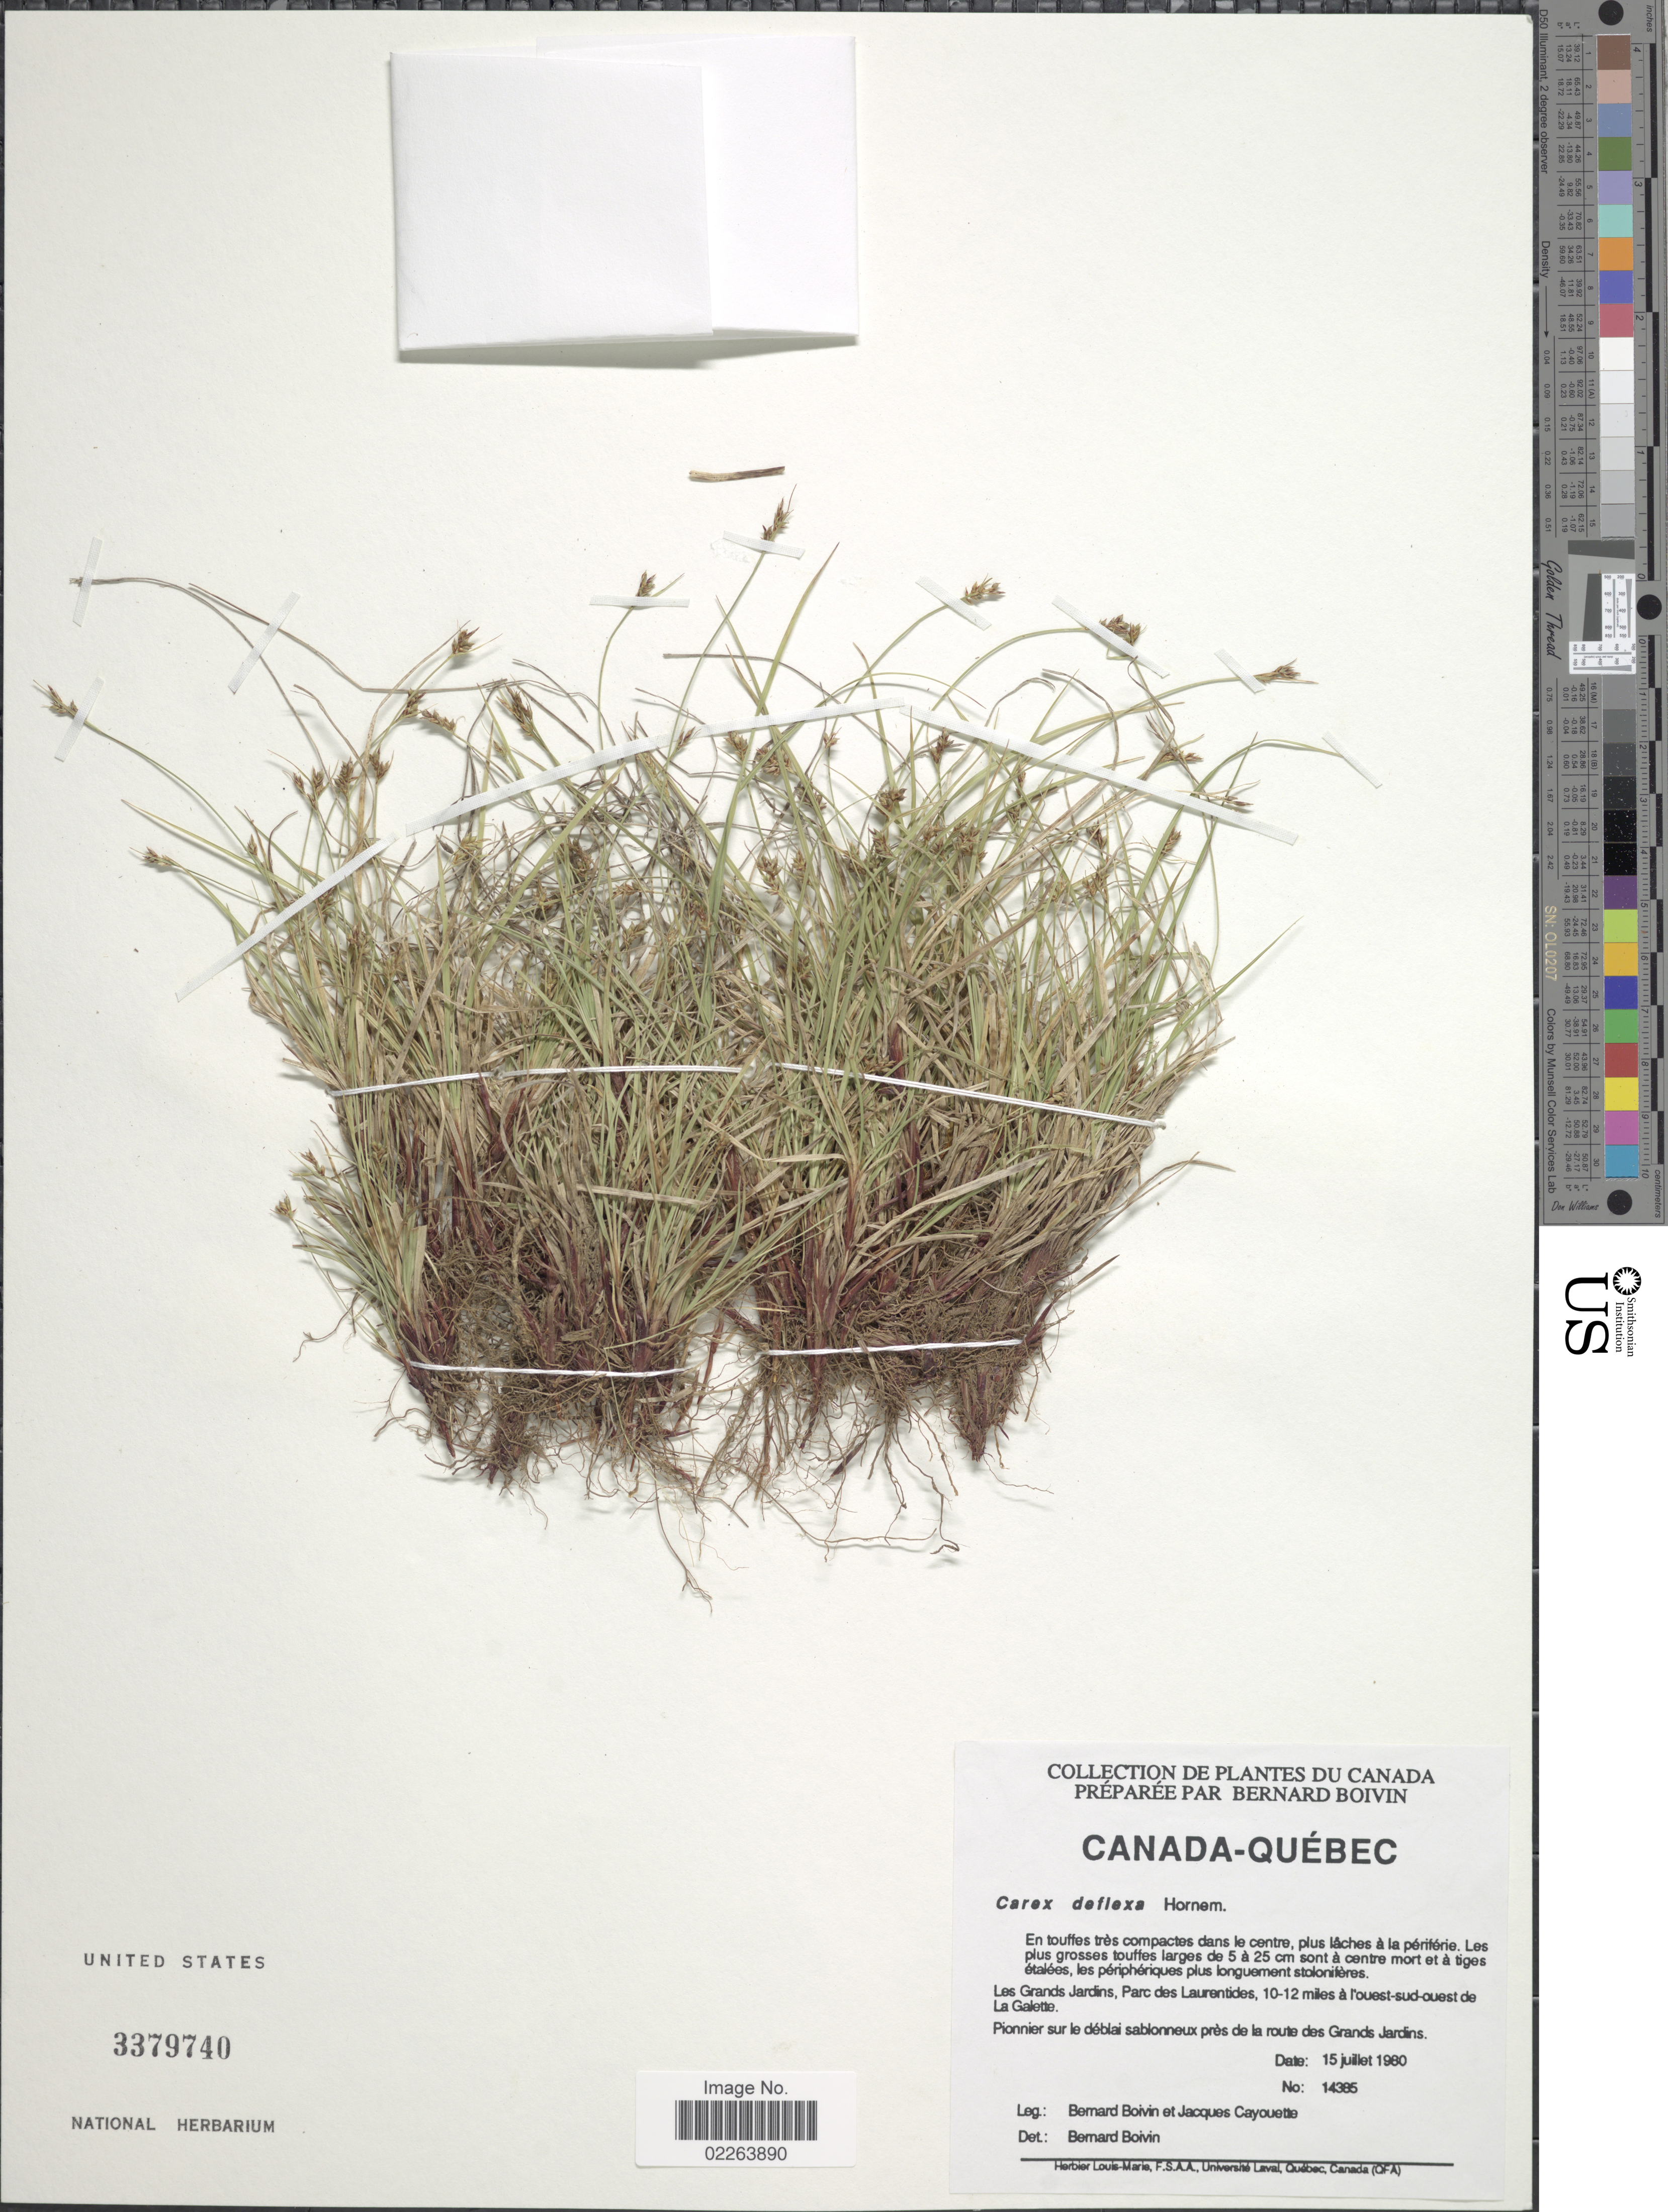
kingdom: Plantae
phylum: Tracheophyta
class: Liliopsida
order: Poales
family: Cyperaceae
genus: Carex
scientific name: Carex deflexa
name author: Hornem.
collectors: J. R. B. Boivin & J. Cayouette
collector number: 14385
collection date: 1980-07-15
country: Canada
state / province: Quebec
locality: Les Grands Jardins, Parc des Laurentides, 10-12 miles à l'ouest-sud-ouest de La Galette, Pionnier sur le déblai sablonneux près de la route des Grands Jardins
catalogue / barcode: US 3379740